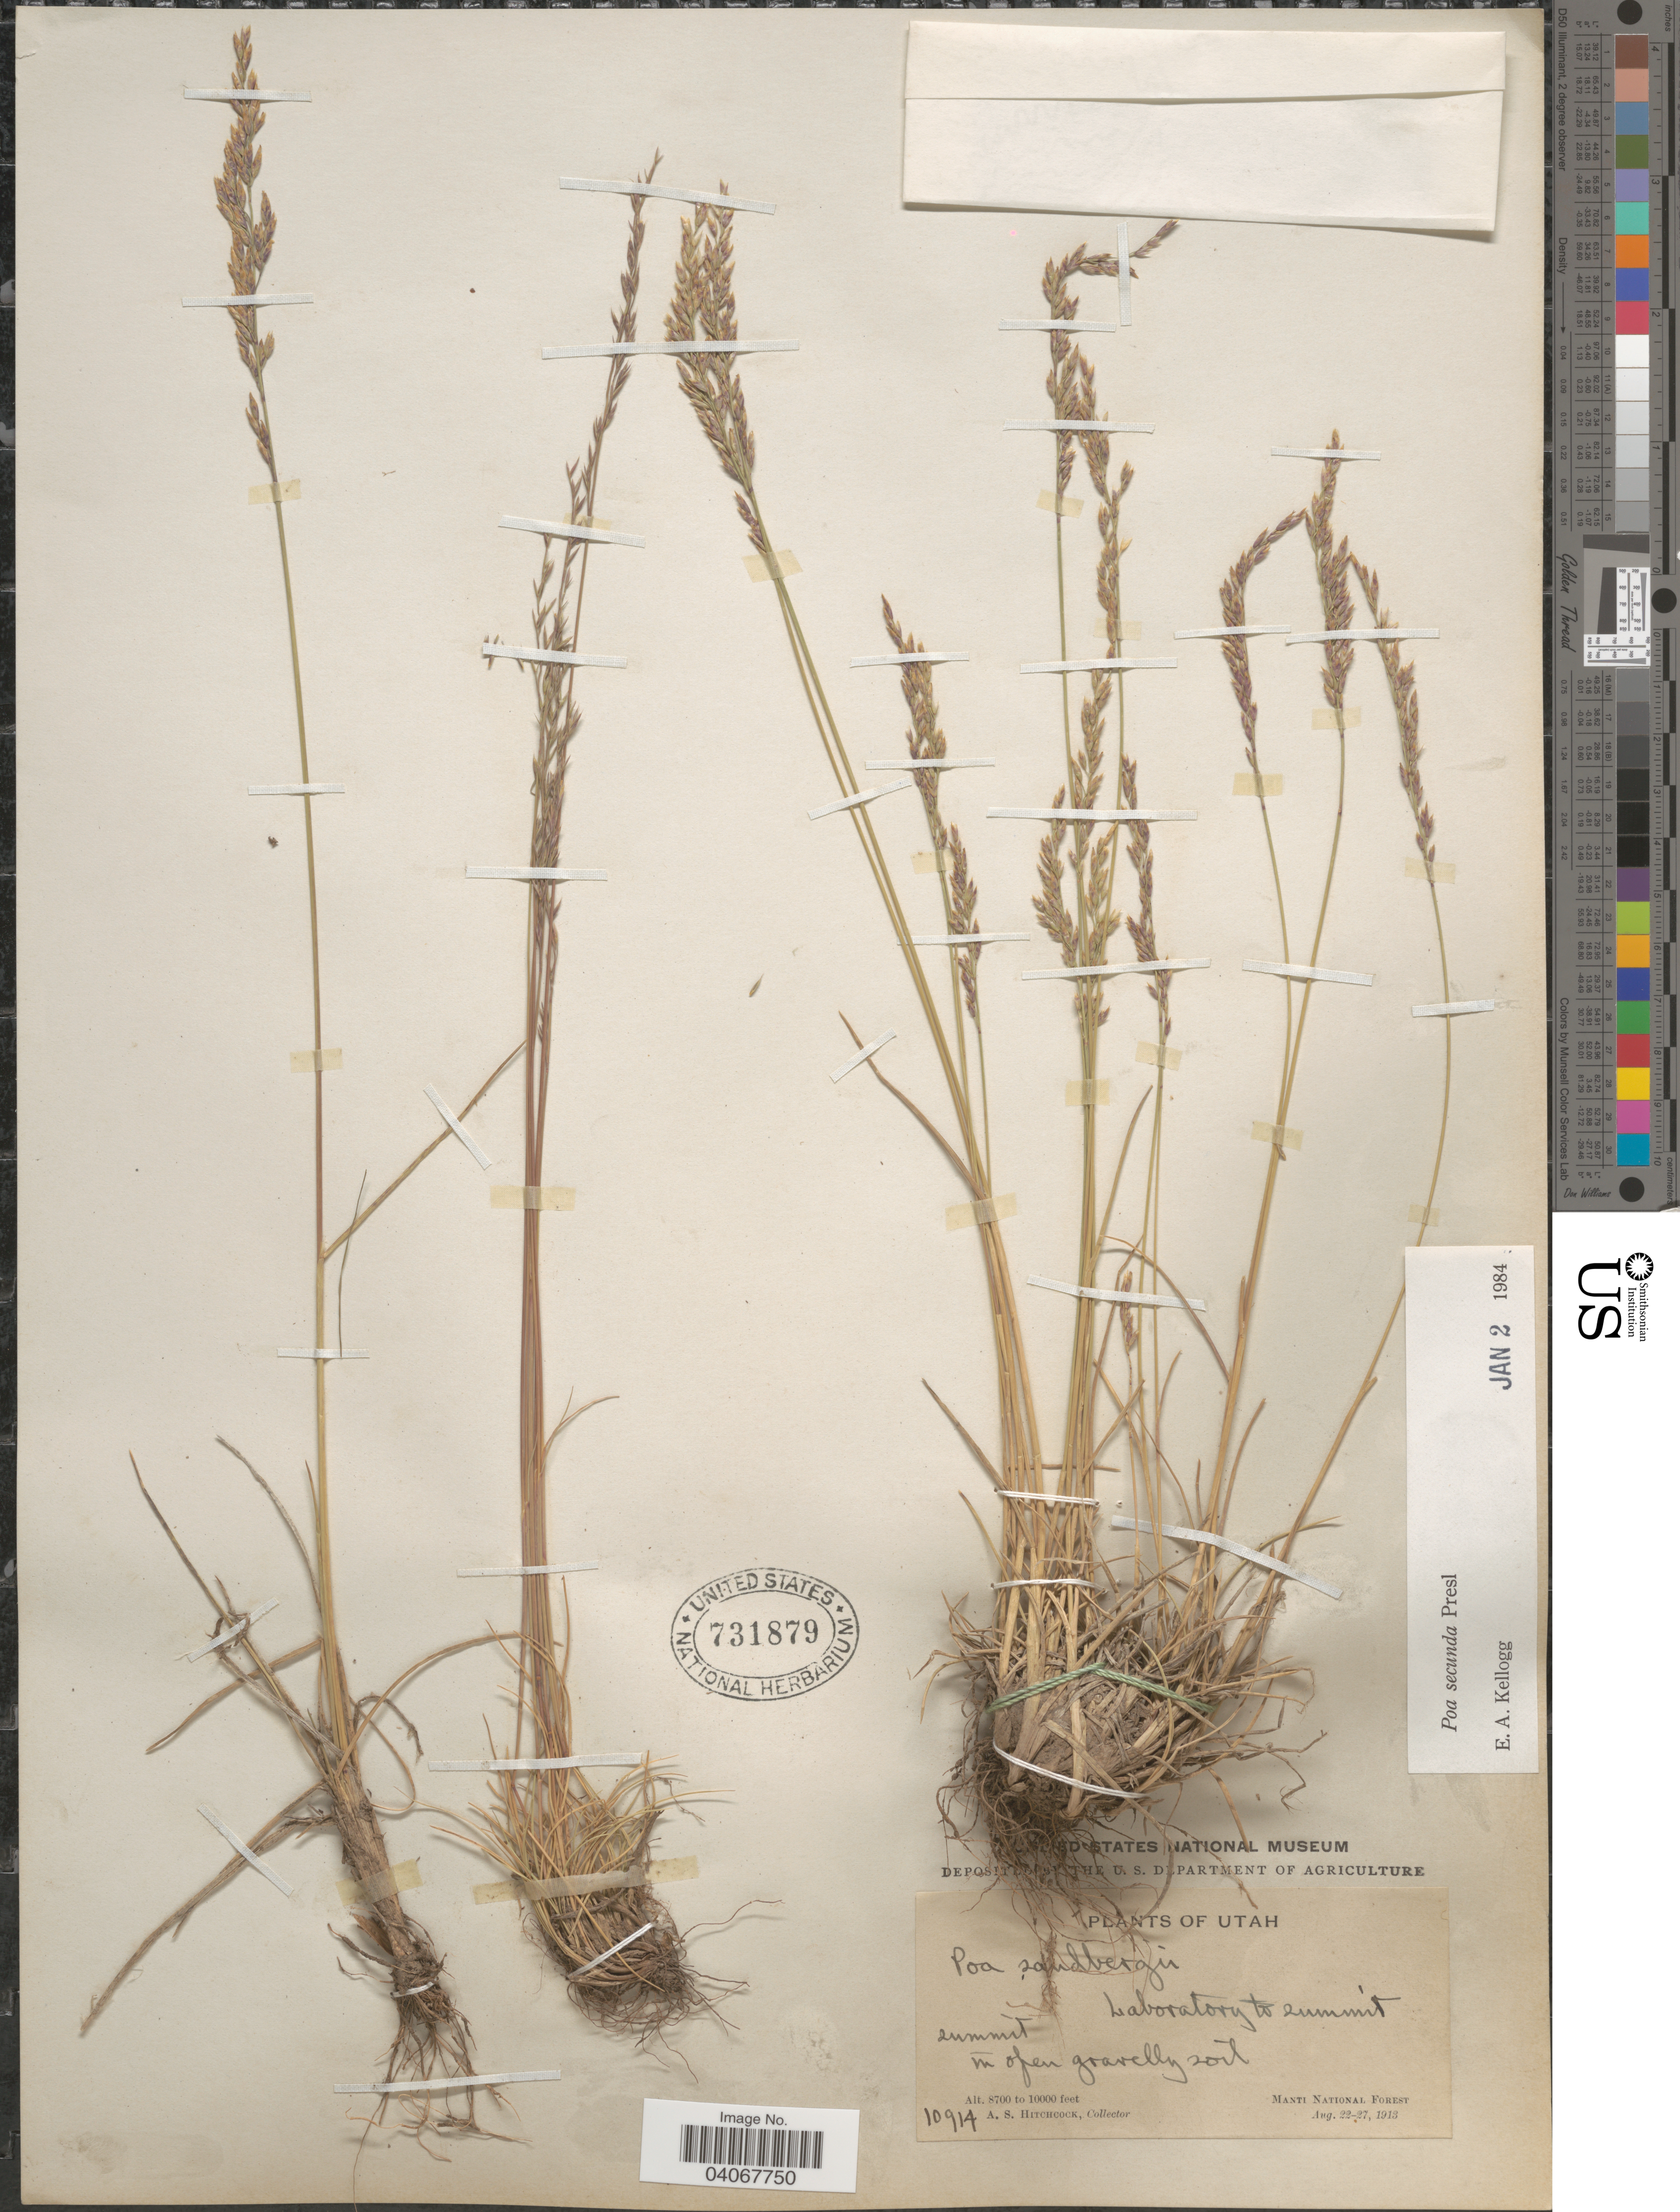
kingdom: Plantae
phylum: Tracheophyta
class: Liliopsida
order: Poales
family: Poaceae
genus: Poa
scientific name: Poa secunda subsp. secunda var. secunda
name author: J. Presl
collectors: A. S. Hitchcock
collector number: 10914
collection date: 1913-08-22/1913-08-27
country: United States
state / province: Utah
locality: Laboratory to summit. Manti National Forest.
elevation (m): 2652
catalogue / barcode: US 731879